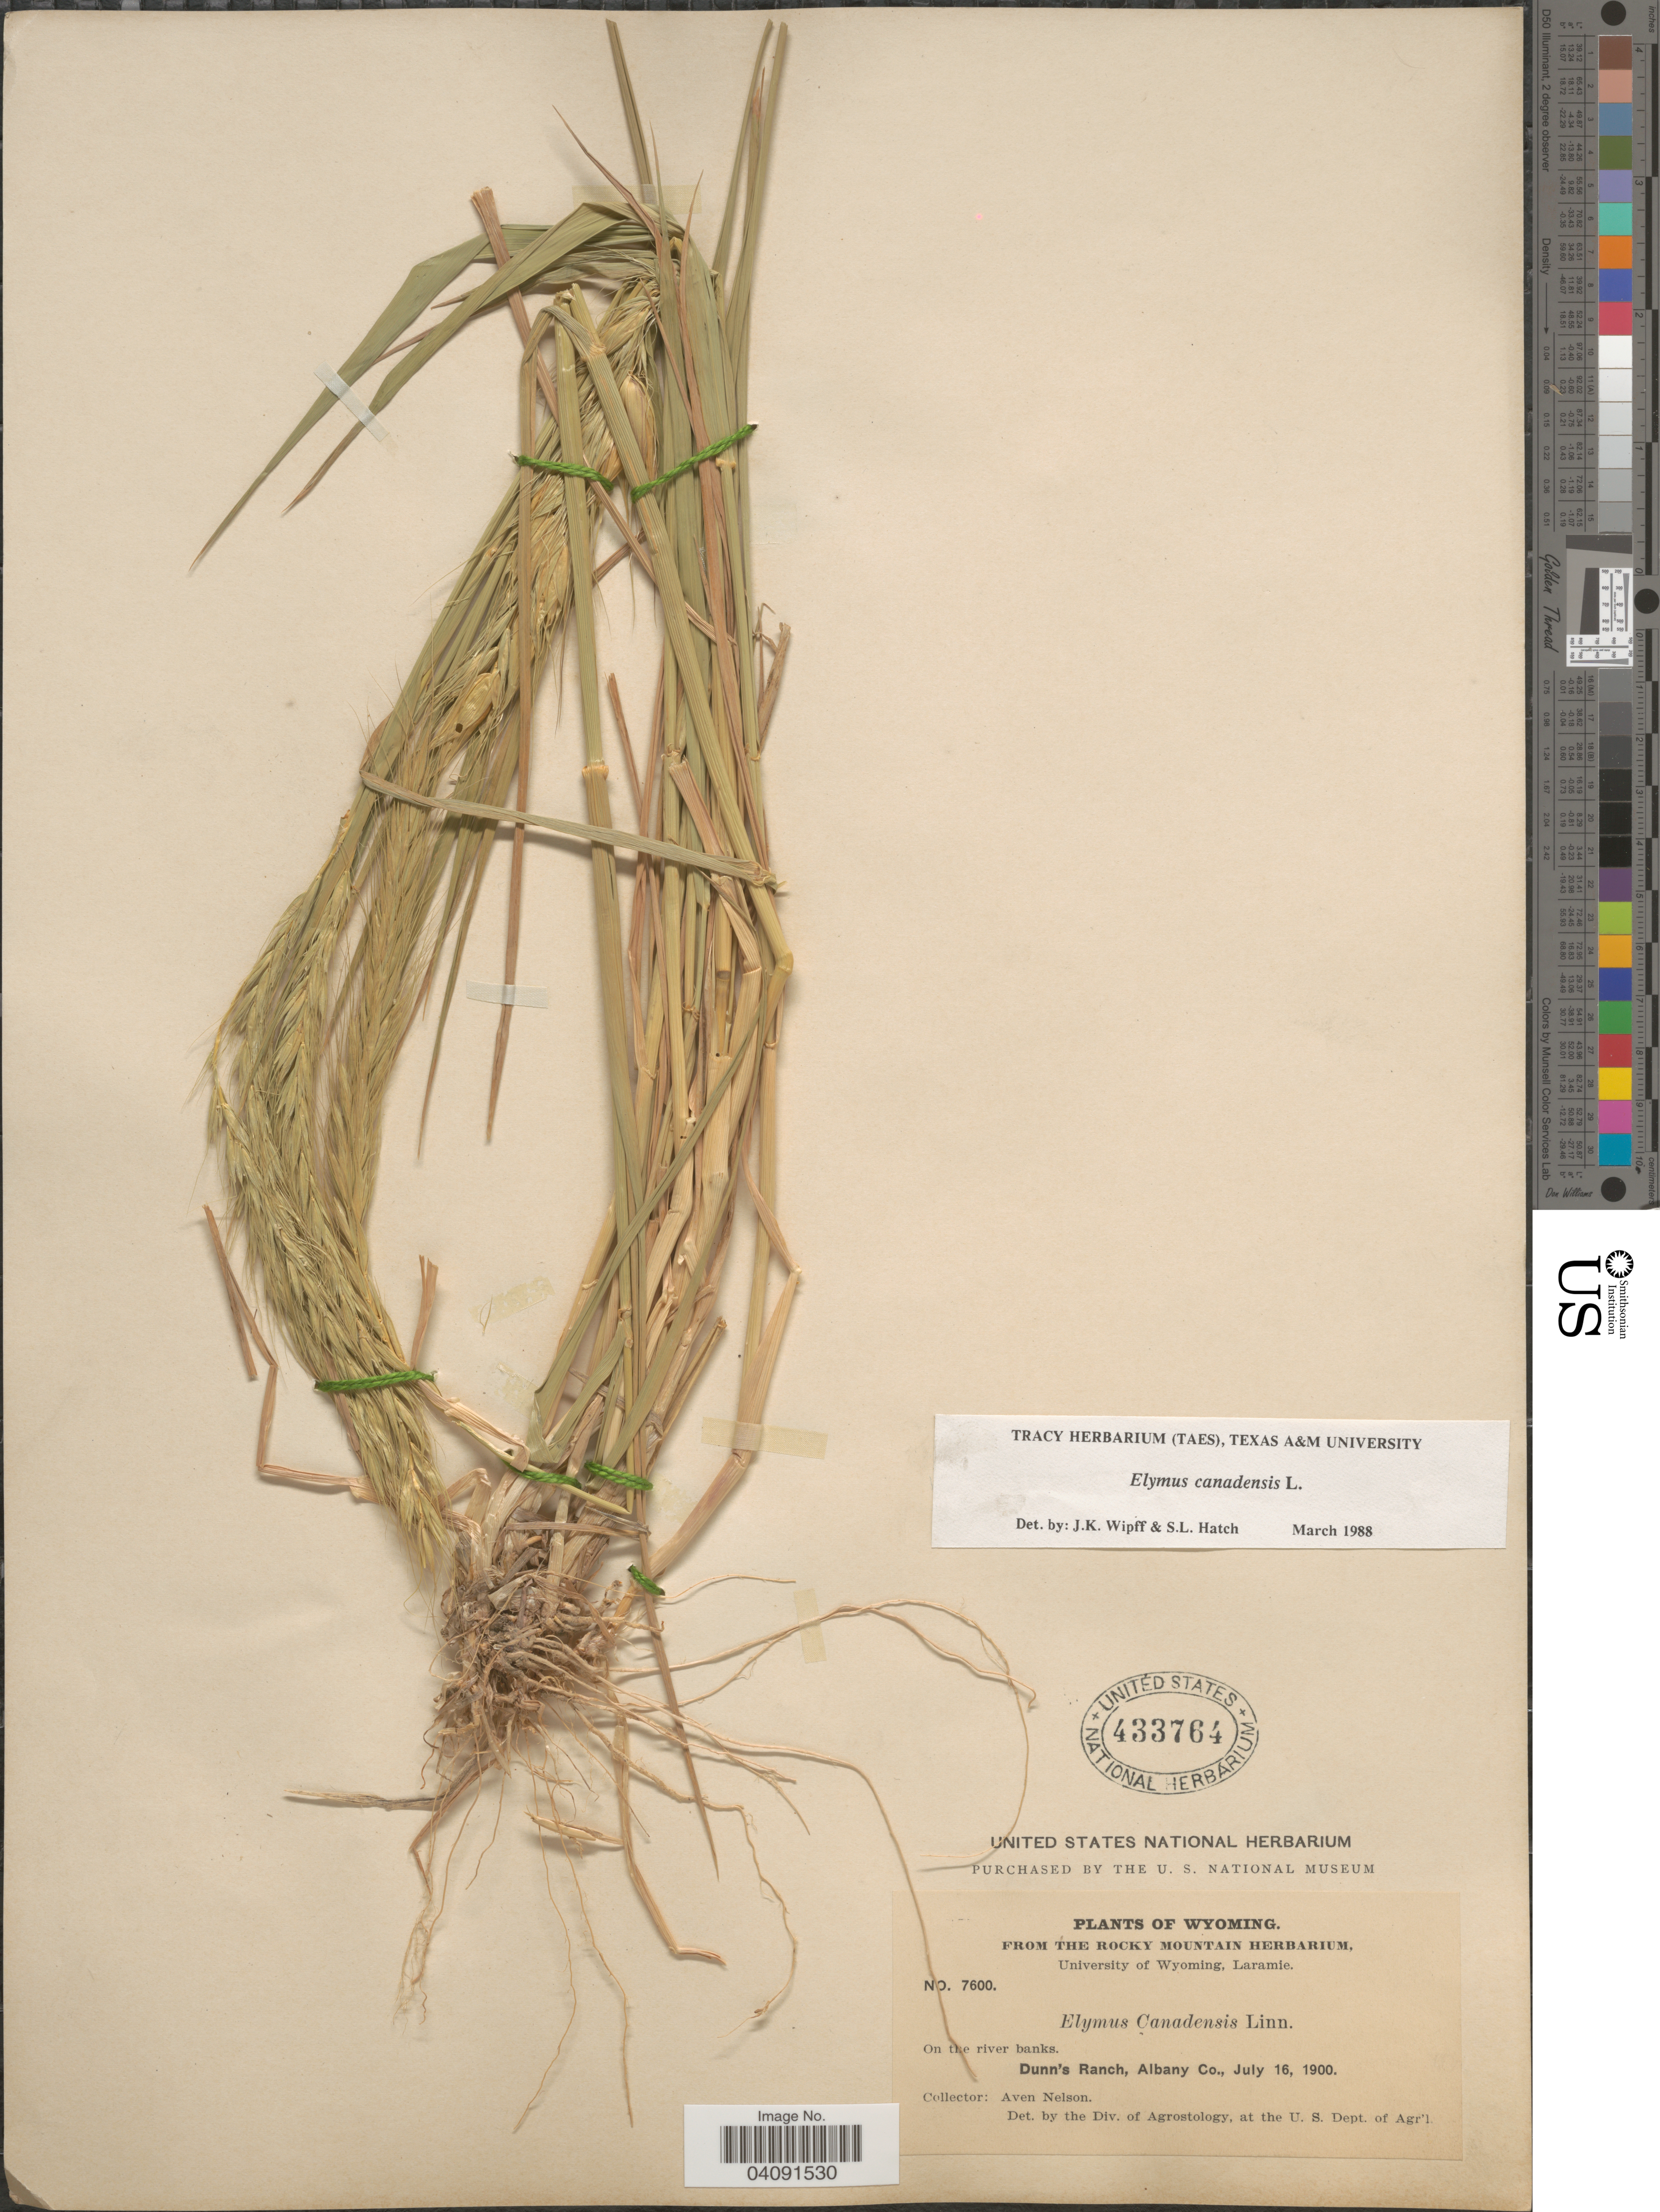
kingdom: Plantae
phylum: Tracheophyta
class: Liliopsida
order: Poales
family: Poaceae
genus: Elymus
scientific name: Elymus canadensis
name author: L.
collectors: A. Nelson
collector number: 7600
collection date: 1900-07-16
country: United States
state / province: Wyoming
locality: On the river banks. Dunn's Ranch, Albany Co.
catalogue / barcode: US 433764